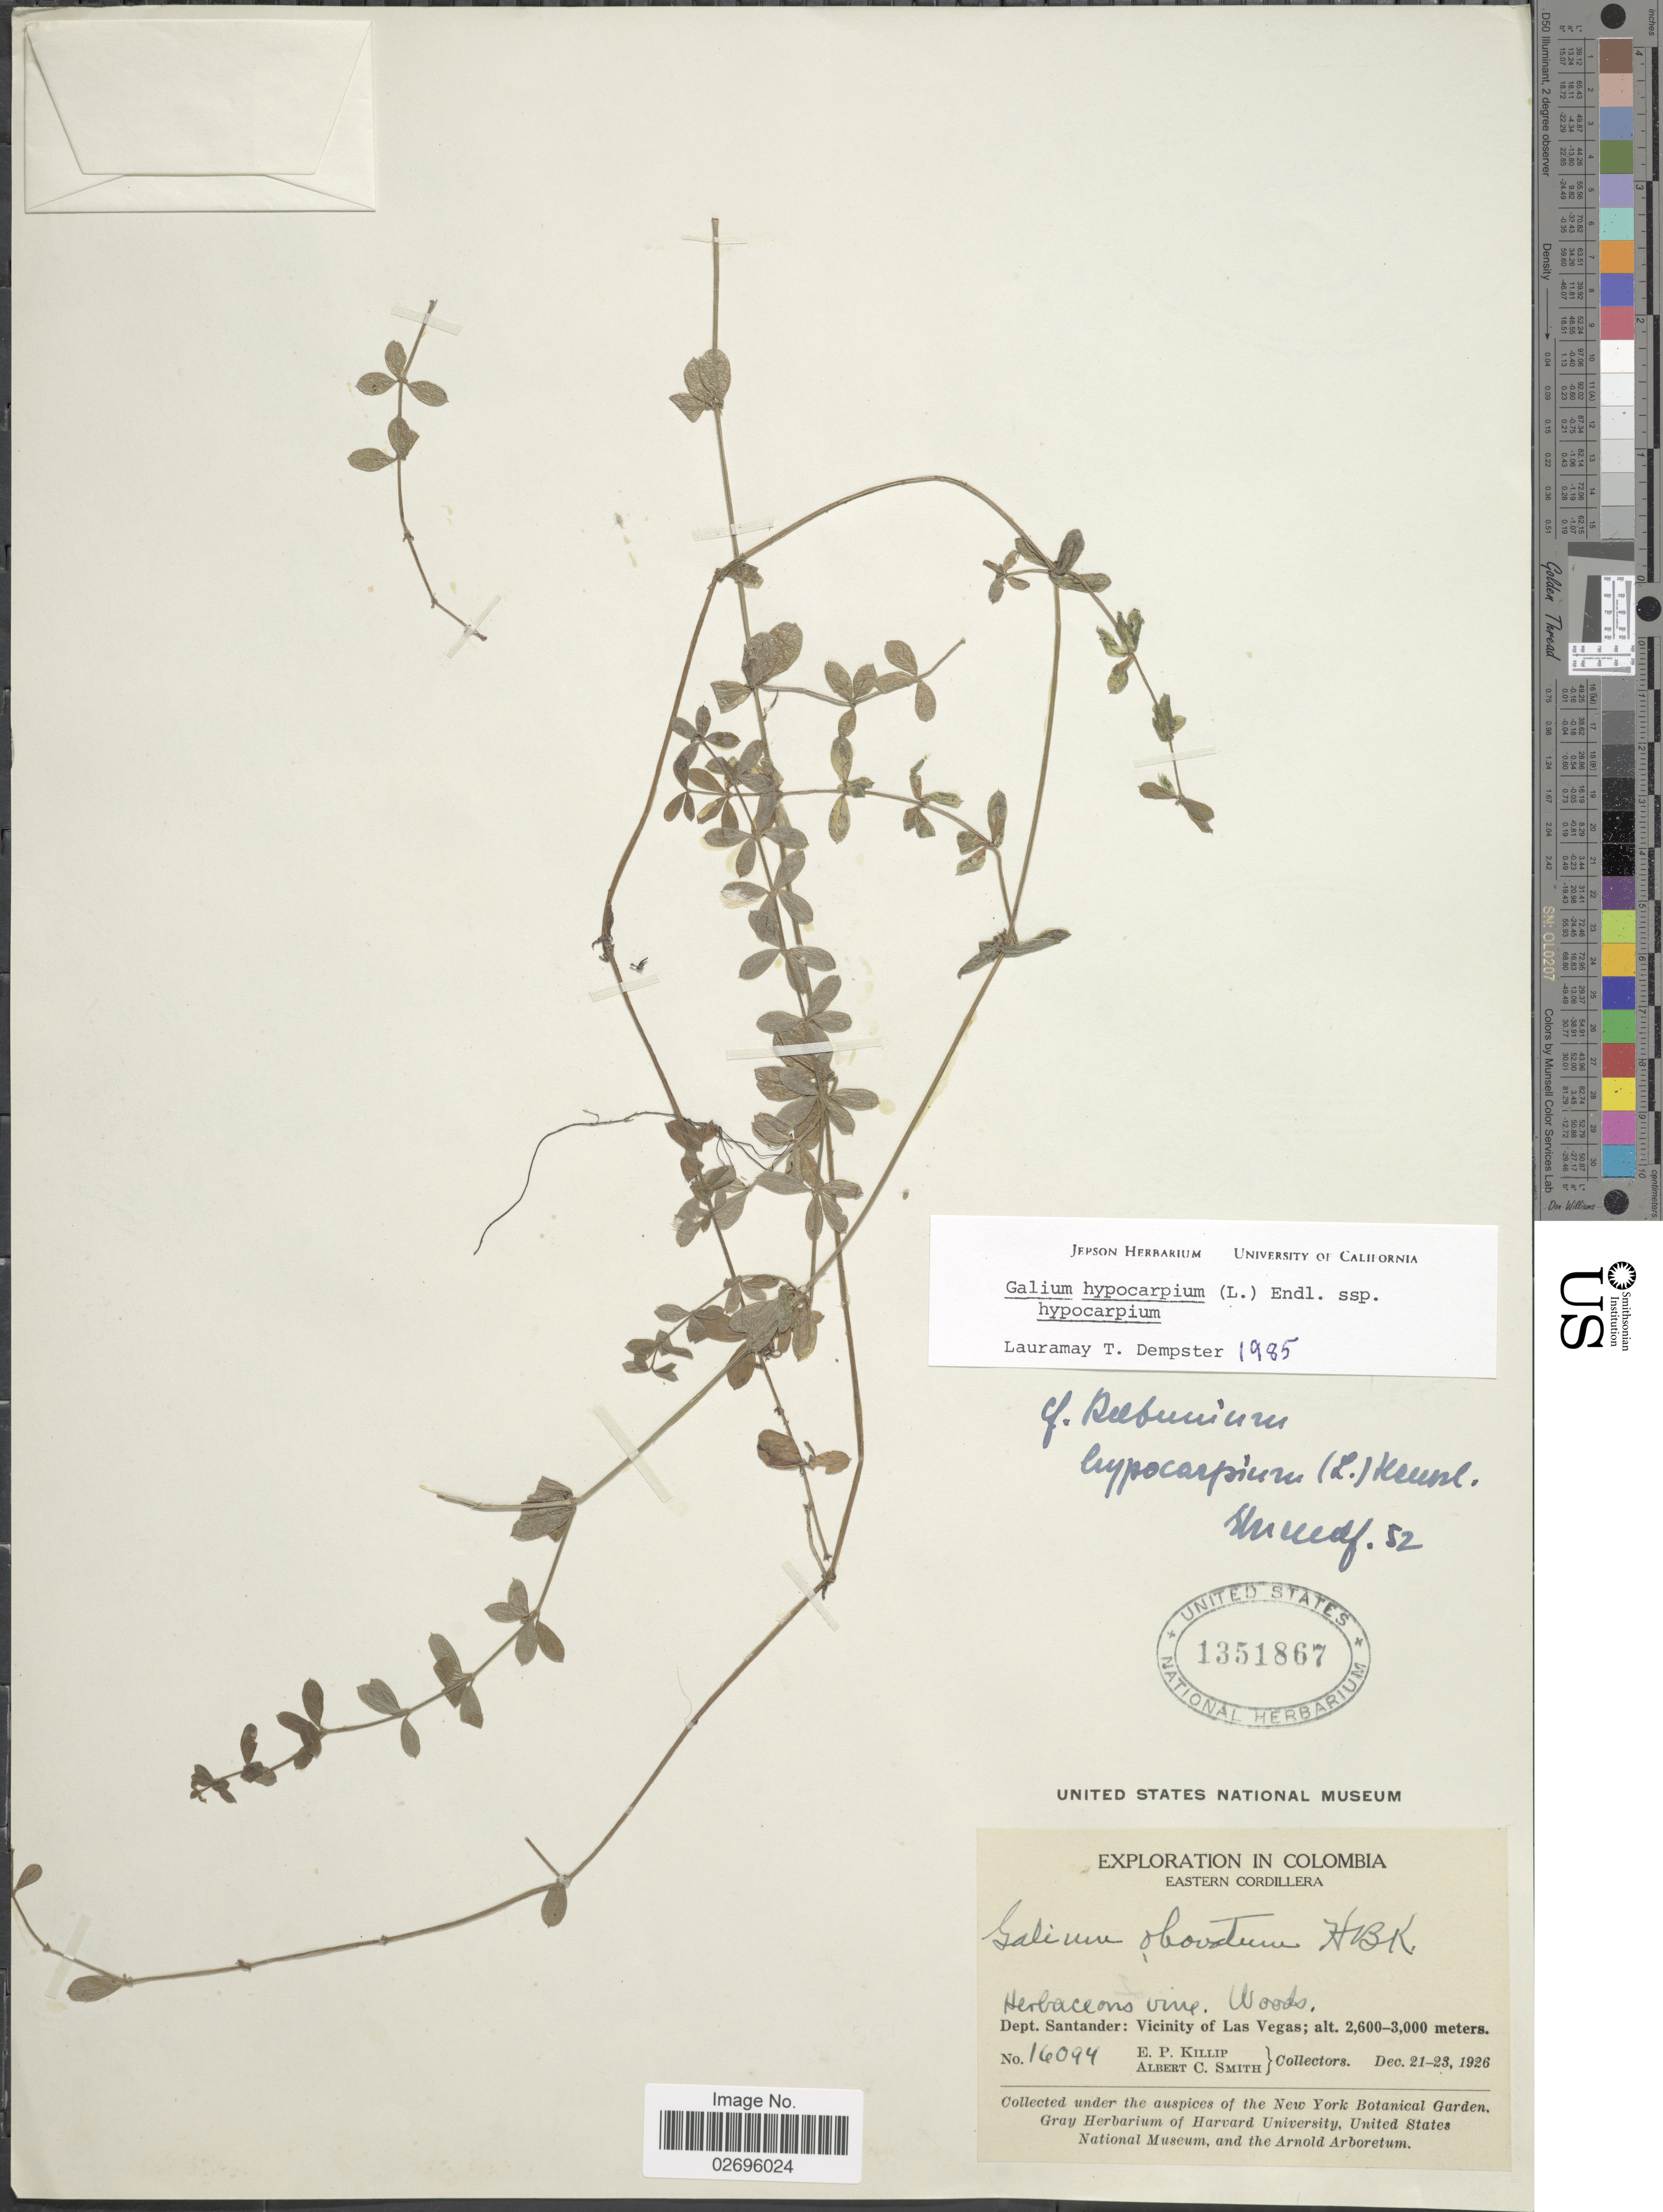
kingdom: Plantae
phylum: Tracheophyta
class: Magnoliopsida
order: Gentianales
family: Rubiaceae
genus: Galium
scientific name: Galium hypocarpium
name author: (L.) Endl. ex Griseb.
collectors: E. P. Killip & A. C. Smith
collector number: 16094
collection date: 1926-12-21/1926-12-23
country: Colombia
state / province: Santander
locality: Eastern Cordillera, Woods. Dept. Santander: Vicinity of Las Vegas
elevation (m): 2600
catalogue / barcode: US 1351867